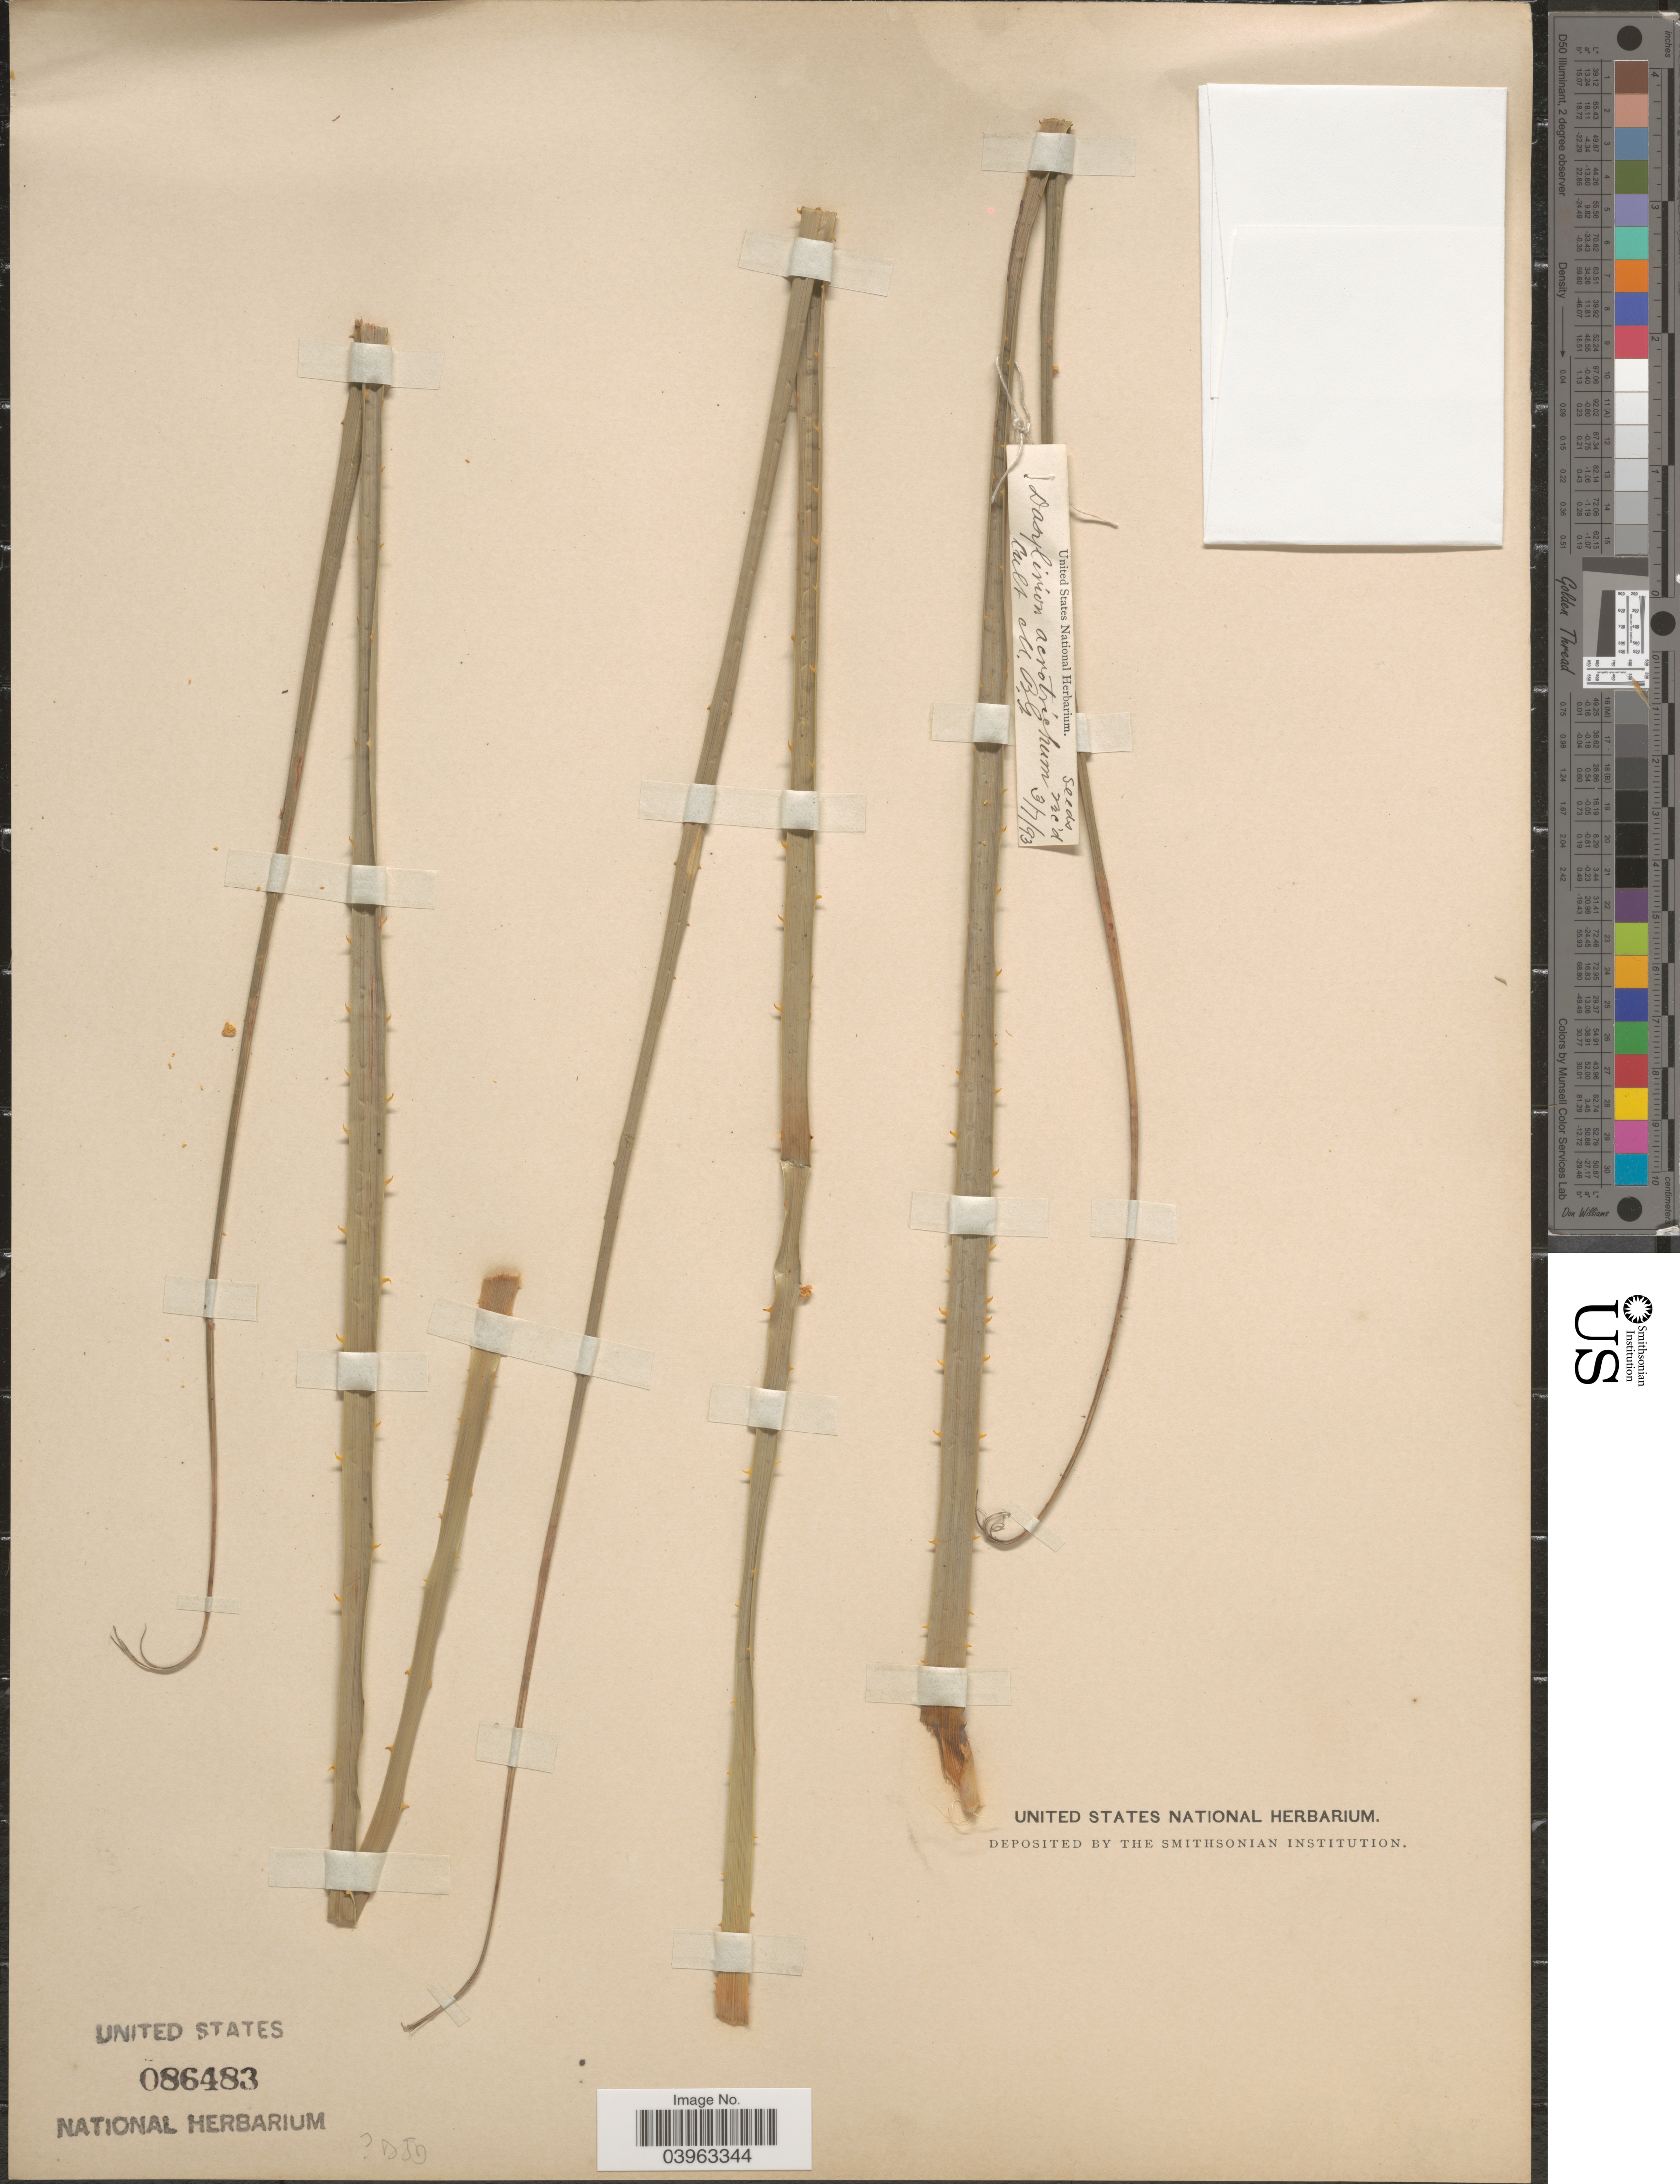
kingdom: Plantae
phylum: Tracheophyta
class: Liliopsida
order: Asparagales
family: Asparagaceae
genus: Dasylirion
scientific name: Dasylirion acrotrichum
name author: (Schiede) Zucc.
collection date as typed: Transcribed d/m/y: 3/7/93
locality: M. B. G.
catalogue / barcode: US 86483